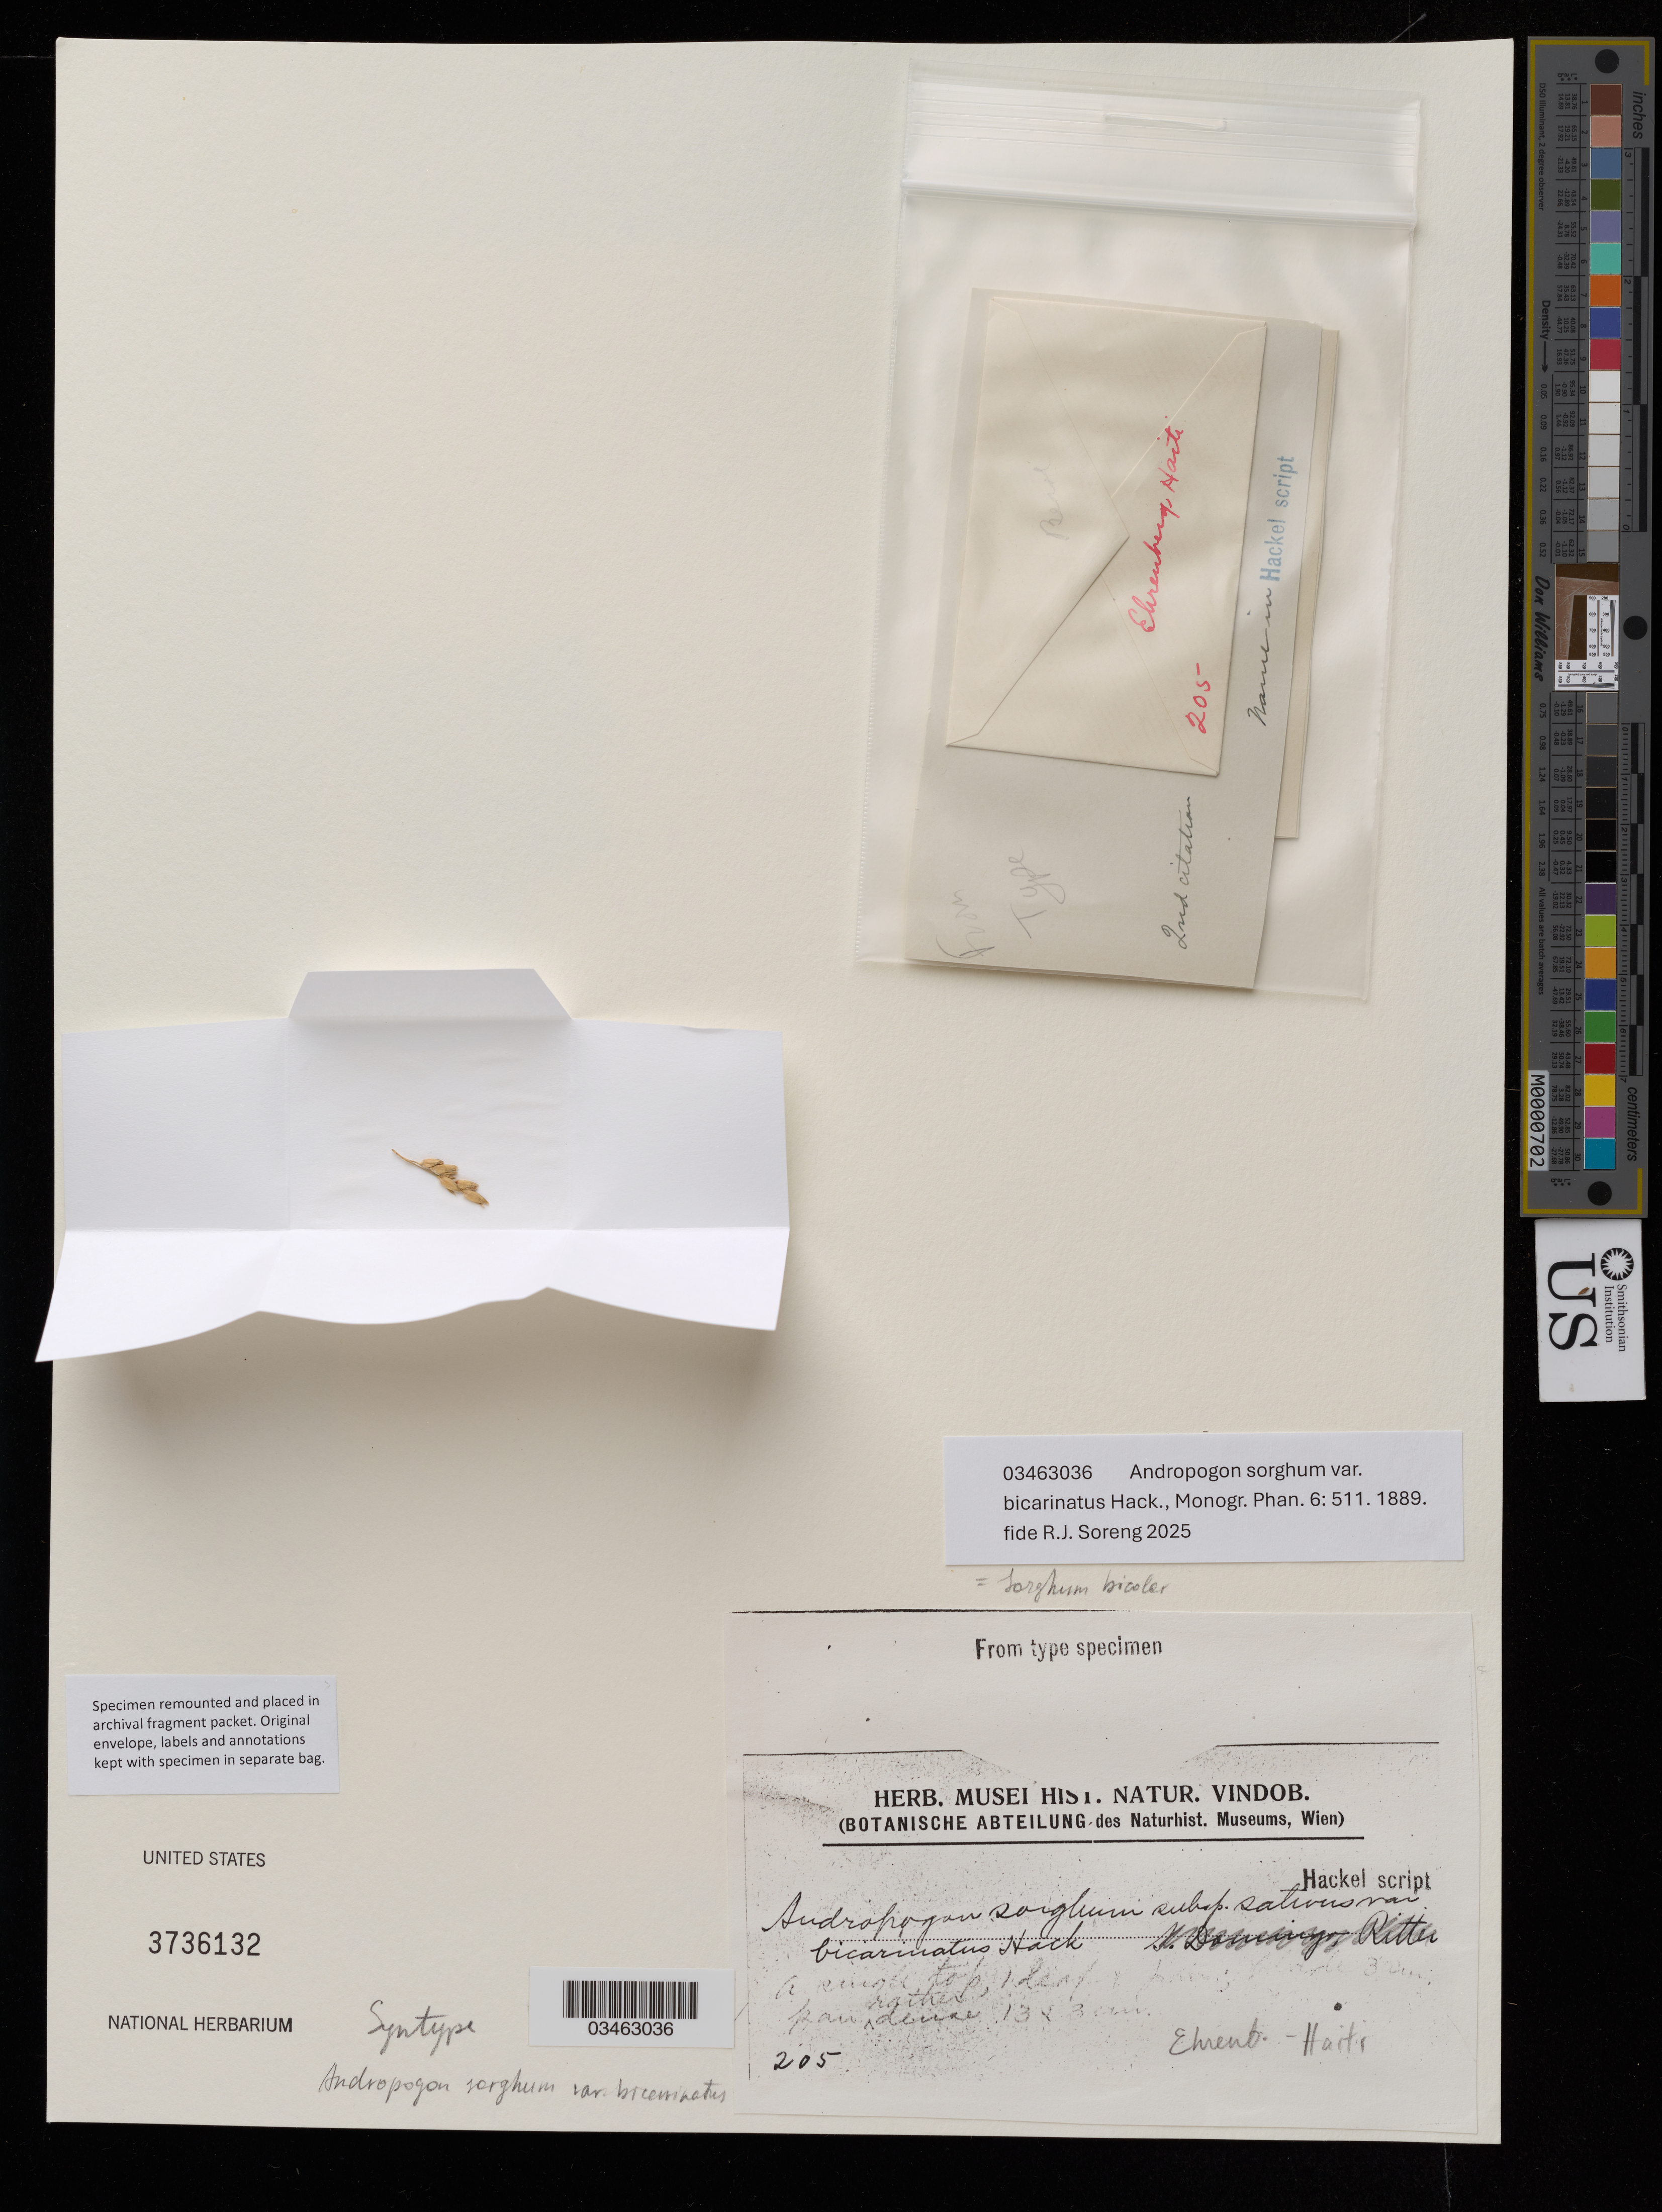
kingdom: Plantae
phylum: Tracheophyta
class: Liliopsida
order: Poales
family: Poaceae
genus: Andropogon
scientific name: Andropogon sorghum var. bicarinatus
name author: Hack.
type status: Syntype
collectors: -. Ehrenberg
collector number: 205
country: Haiti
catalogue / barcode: US 3736132